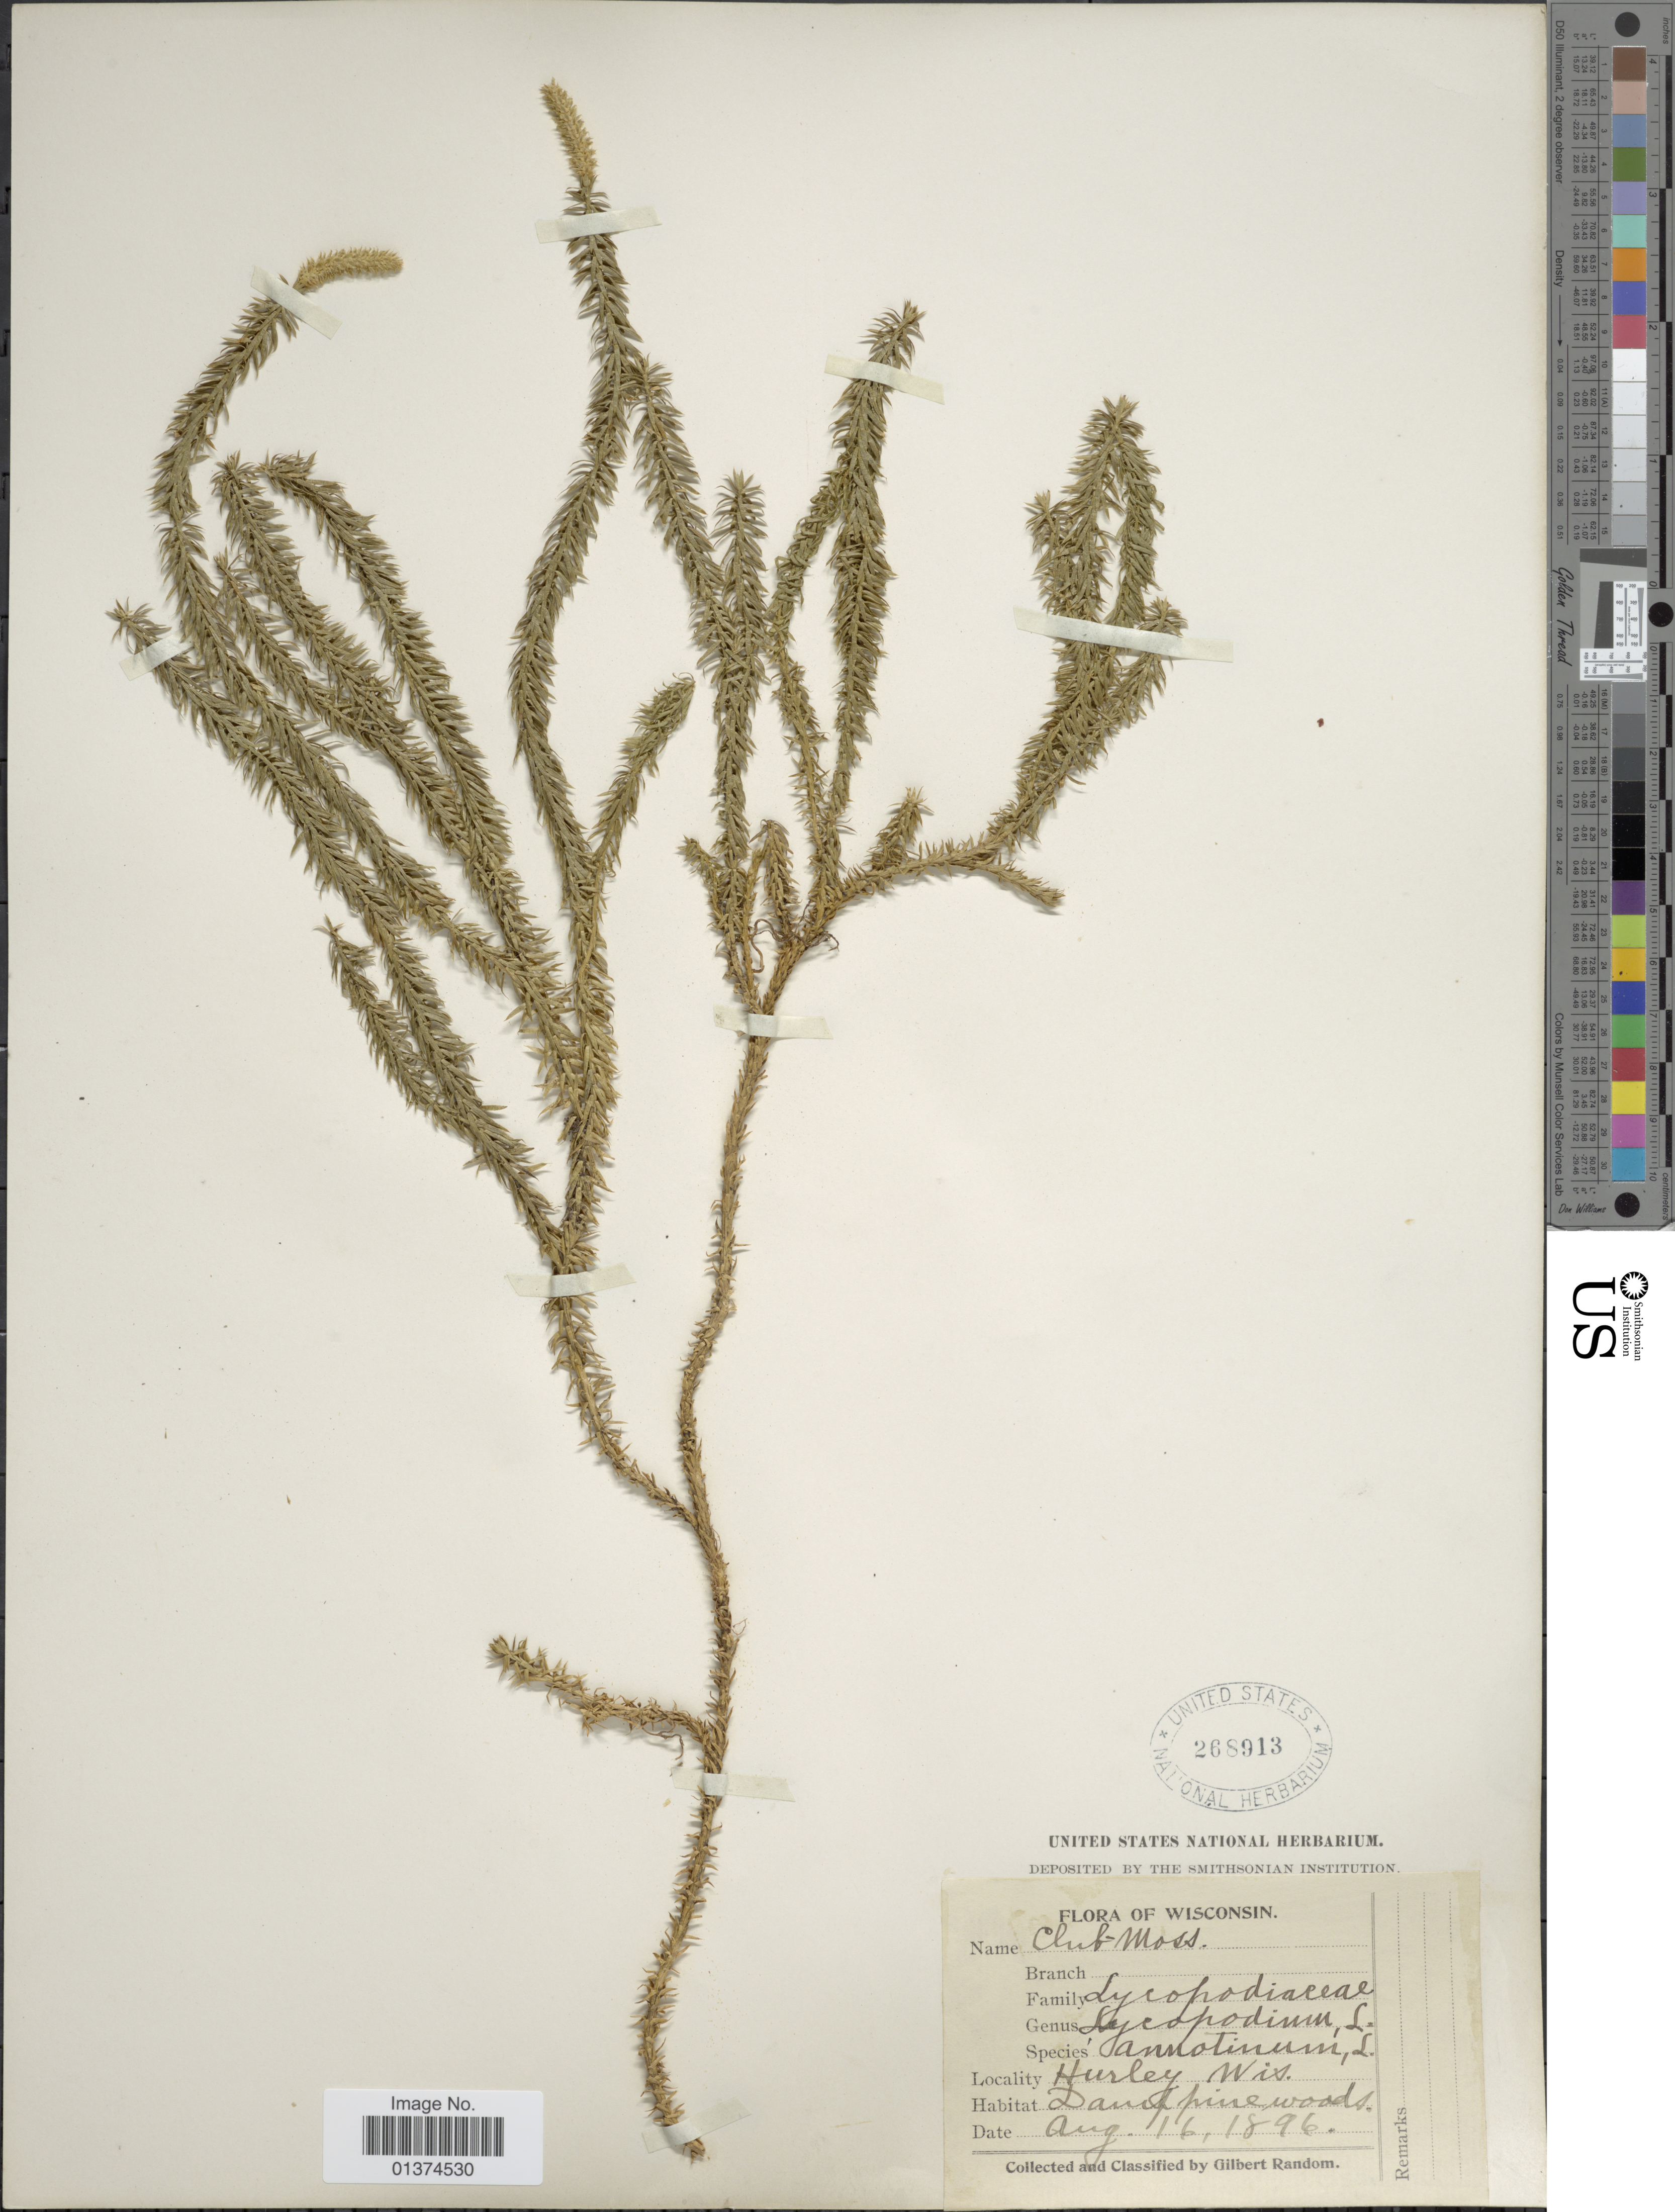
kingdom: Plantae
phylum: Tracheophyta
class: Lycopodiopsida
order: Lycopodiales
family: Lycopodiaceae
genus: Spinulum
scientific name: Spinulum annotinum subsp. annotinum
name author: (L.) A. Haines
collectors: G. Random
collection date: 1896-08-16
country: United States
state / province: Wisconsin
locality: Hurley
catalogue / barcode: US 268913